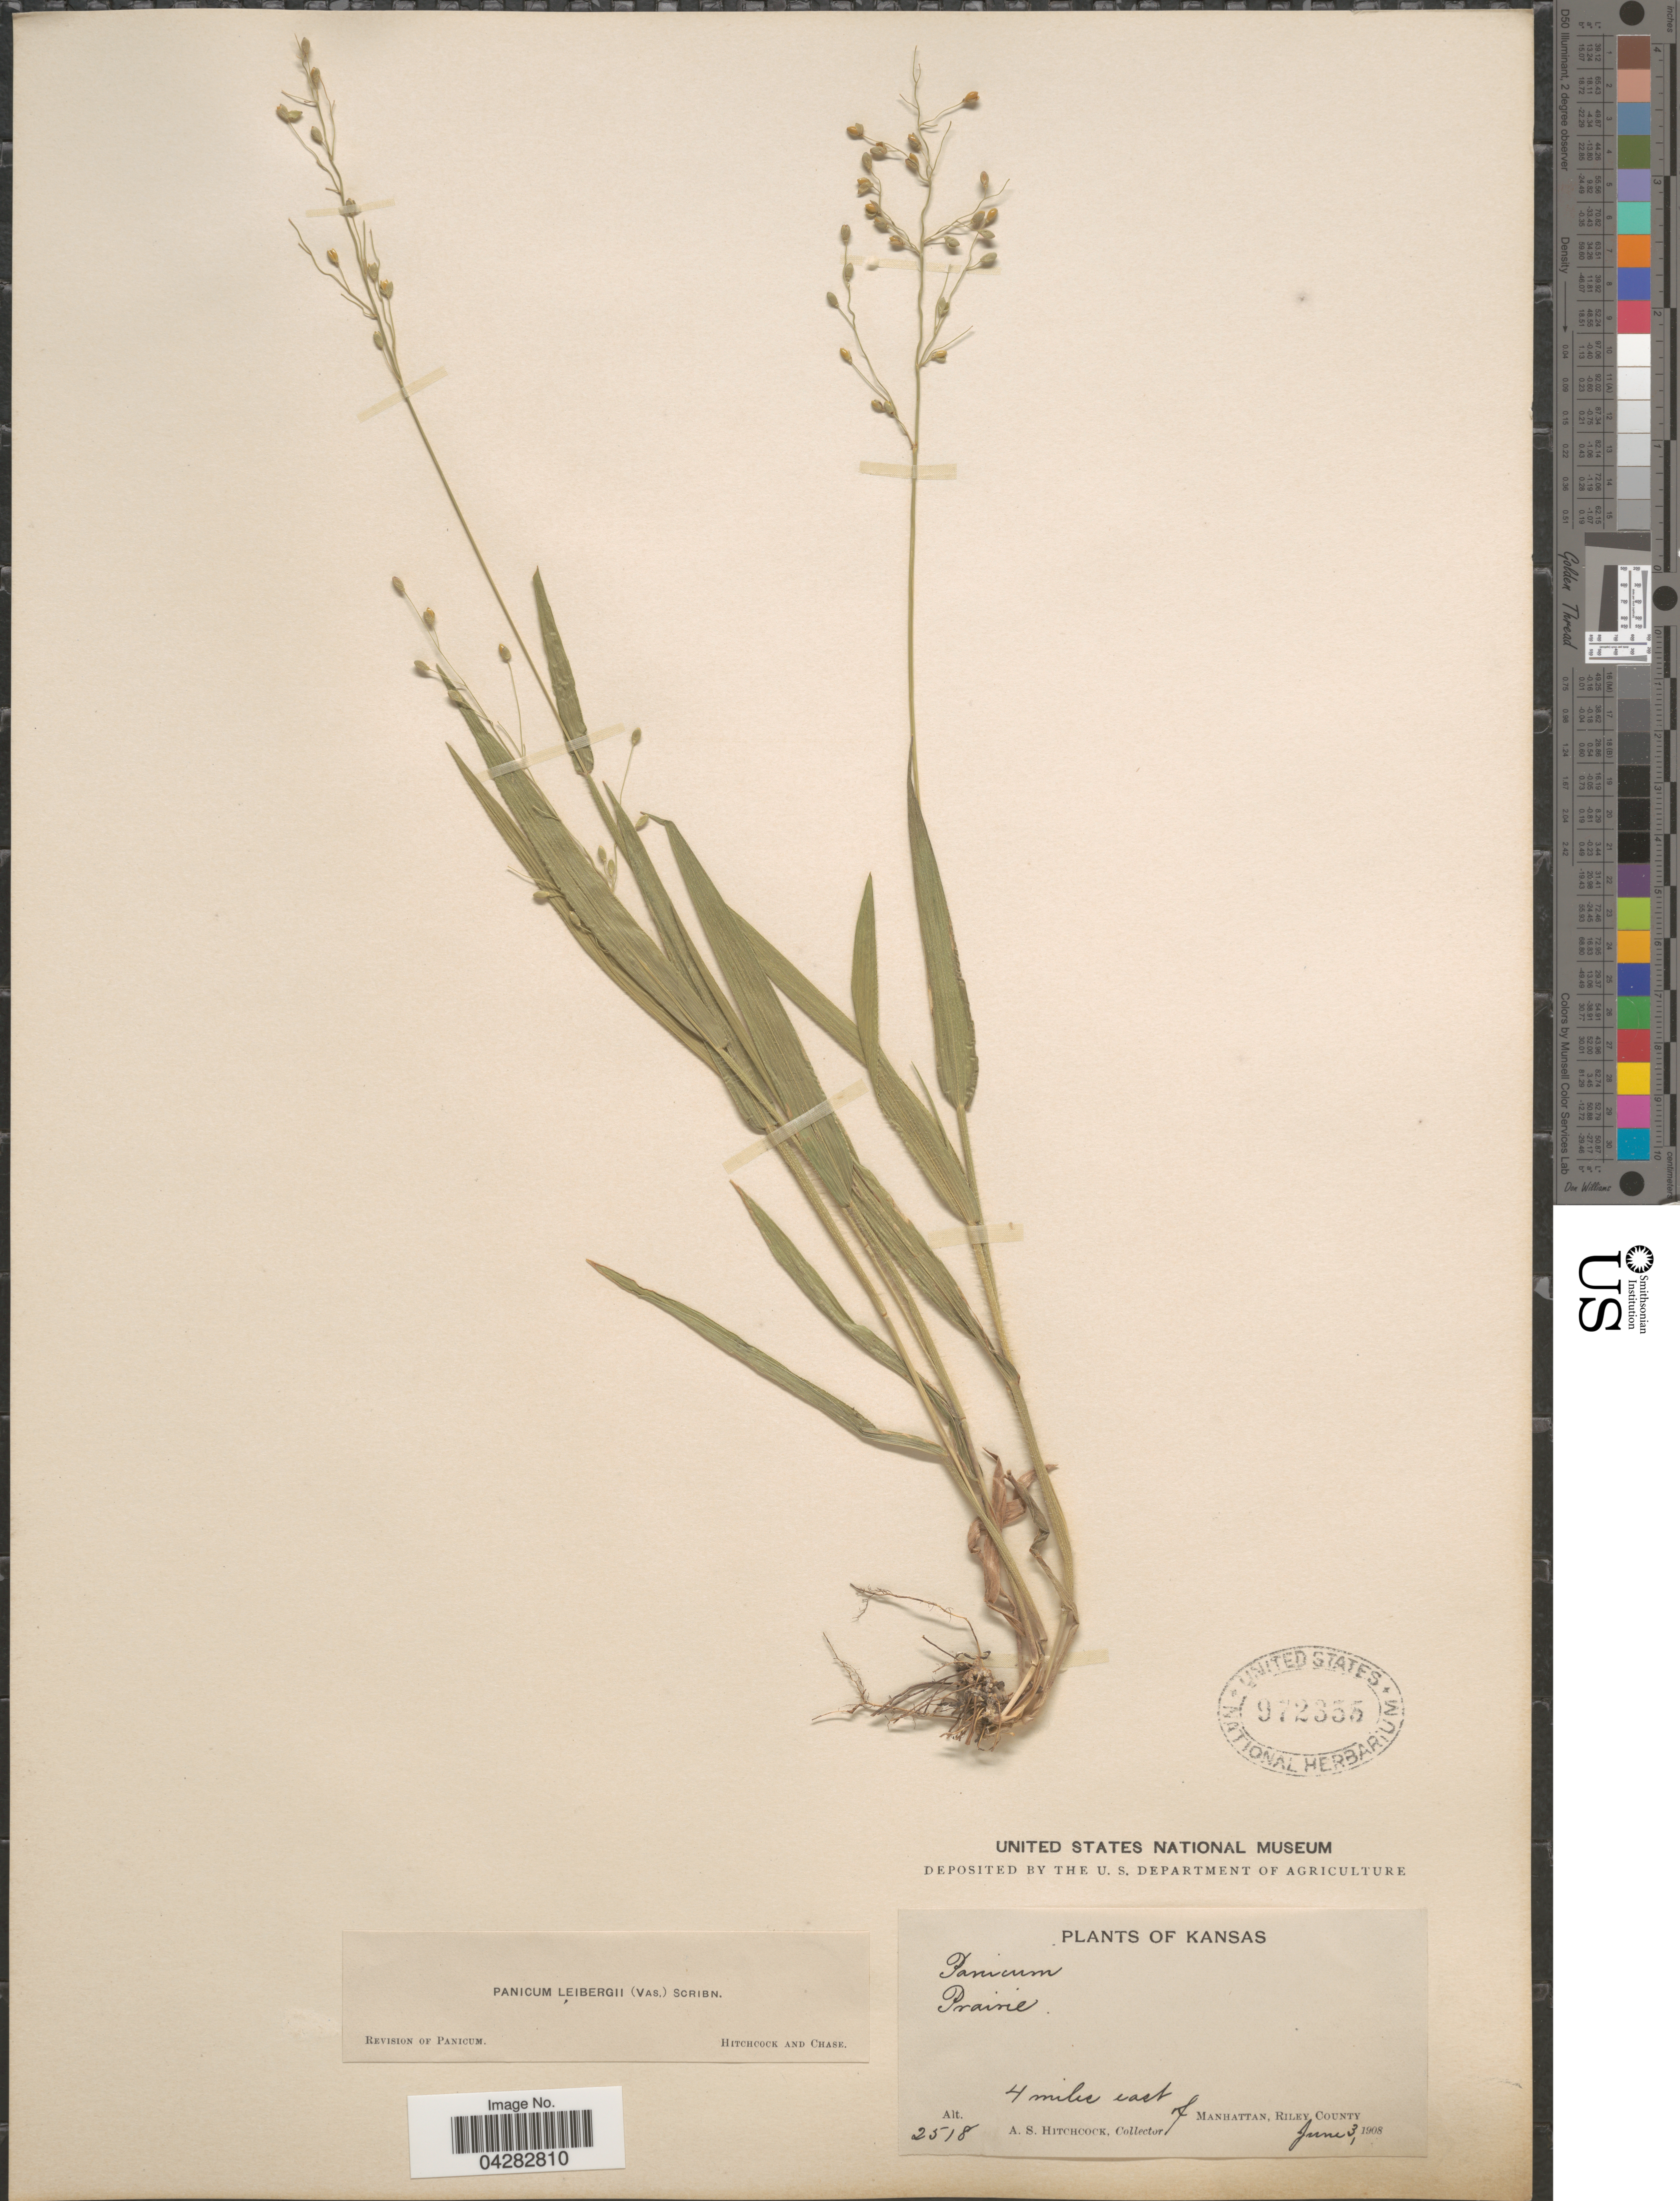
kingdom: Plantae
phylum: Tracheophyta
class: Liliopsida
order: Poales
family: Poaceae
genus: Dichanthelium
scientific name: Dichanthelium leibergii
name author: (Vasey) Gould & C.A. Clark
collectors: A. S. Hitchcock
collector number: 2518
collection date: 1908-06-03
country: United States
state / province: Kansas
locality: Prairie. 4 miles east of Manhattan, Riley County.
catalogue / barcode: US 972355